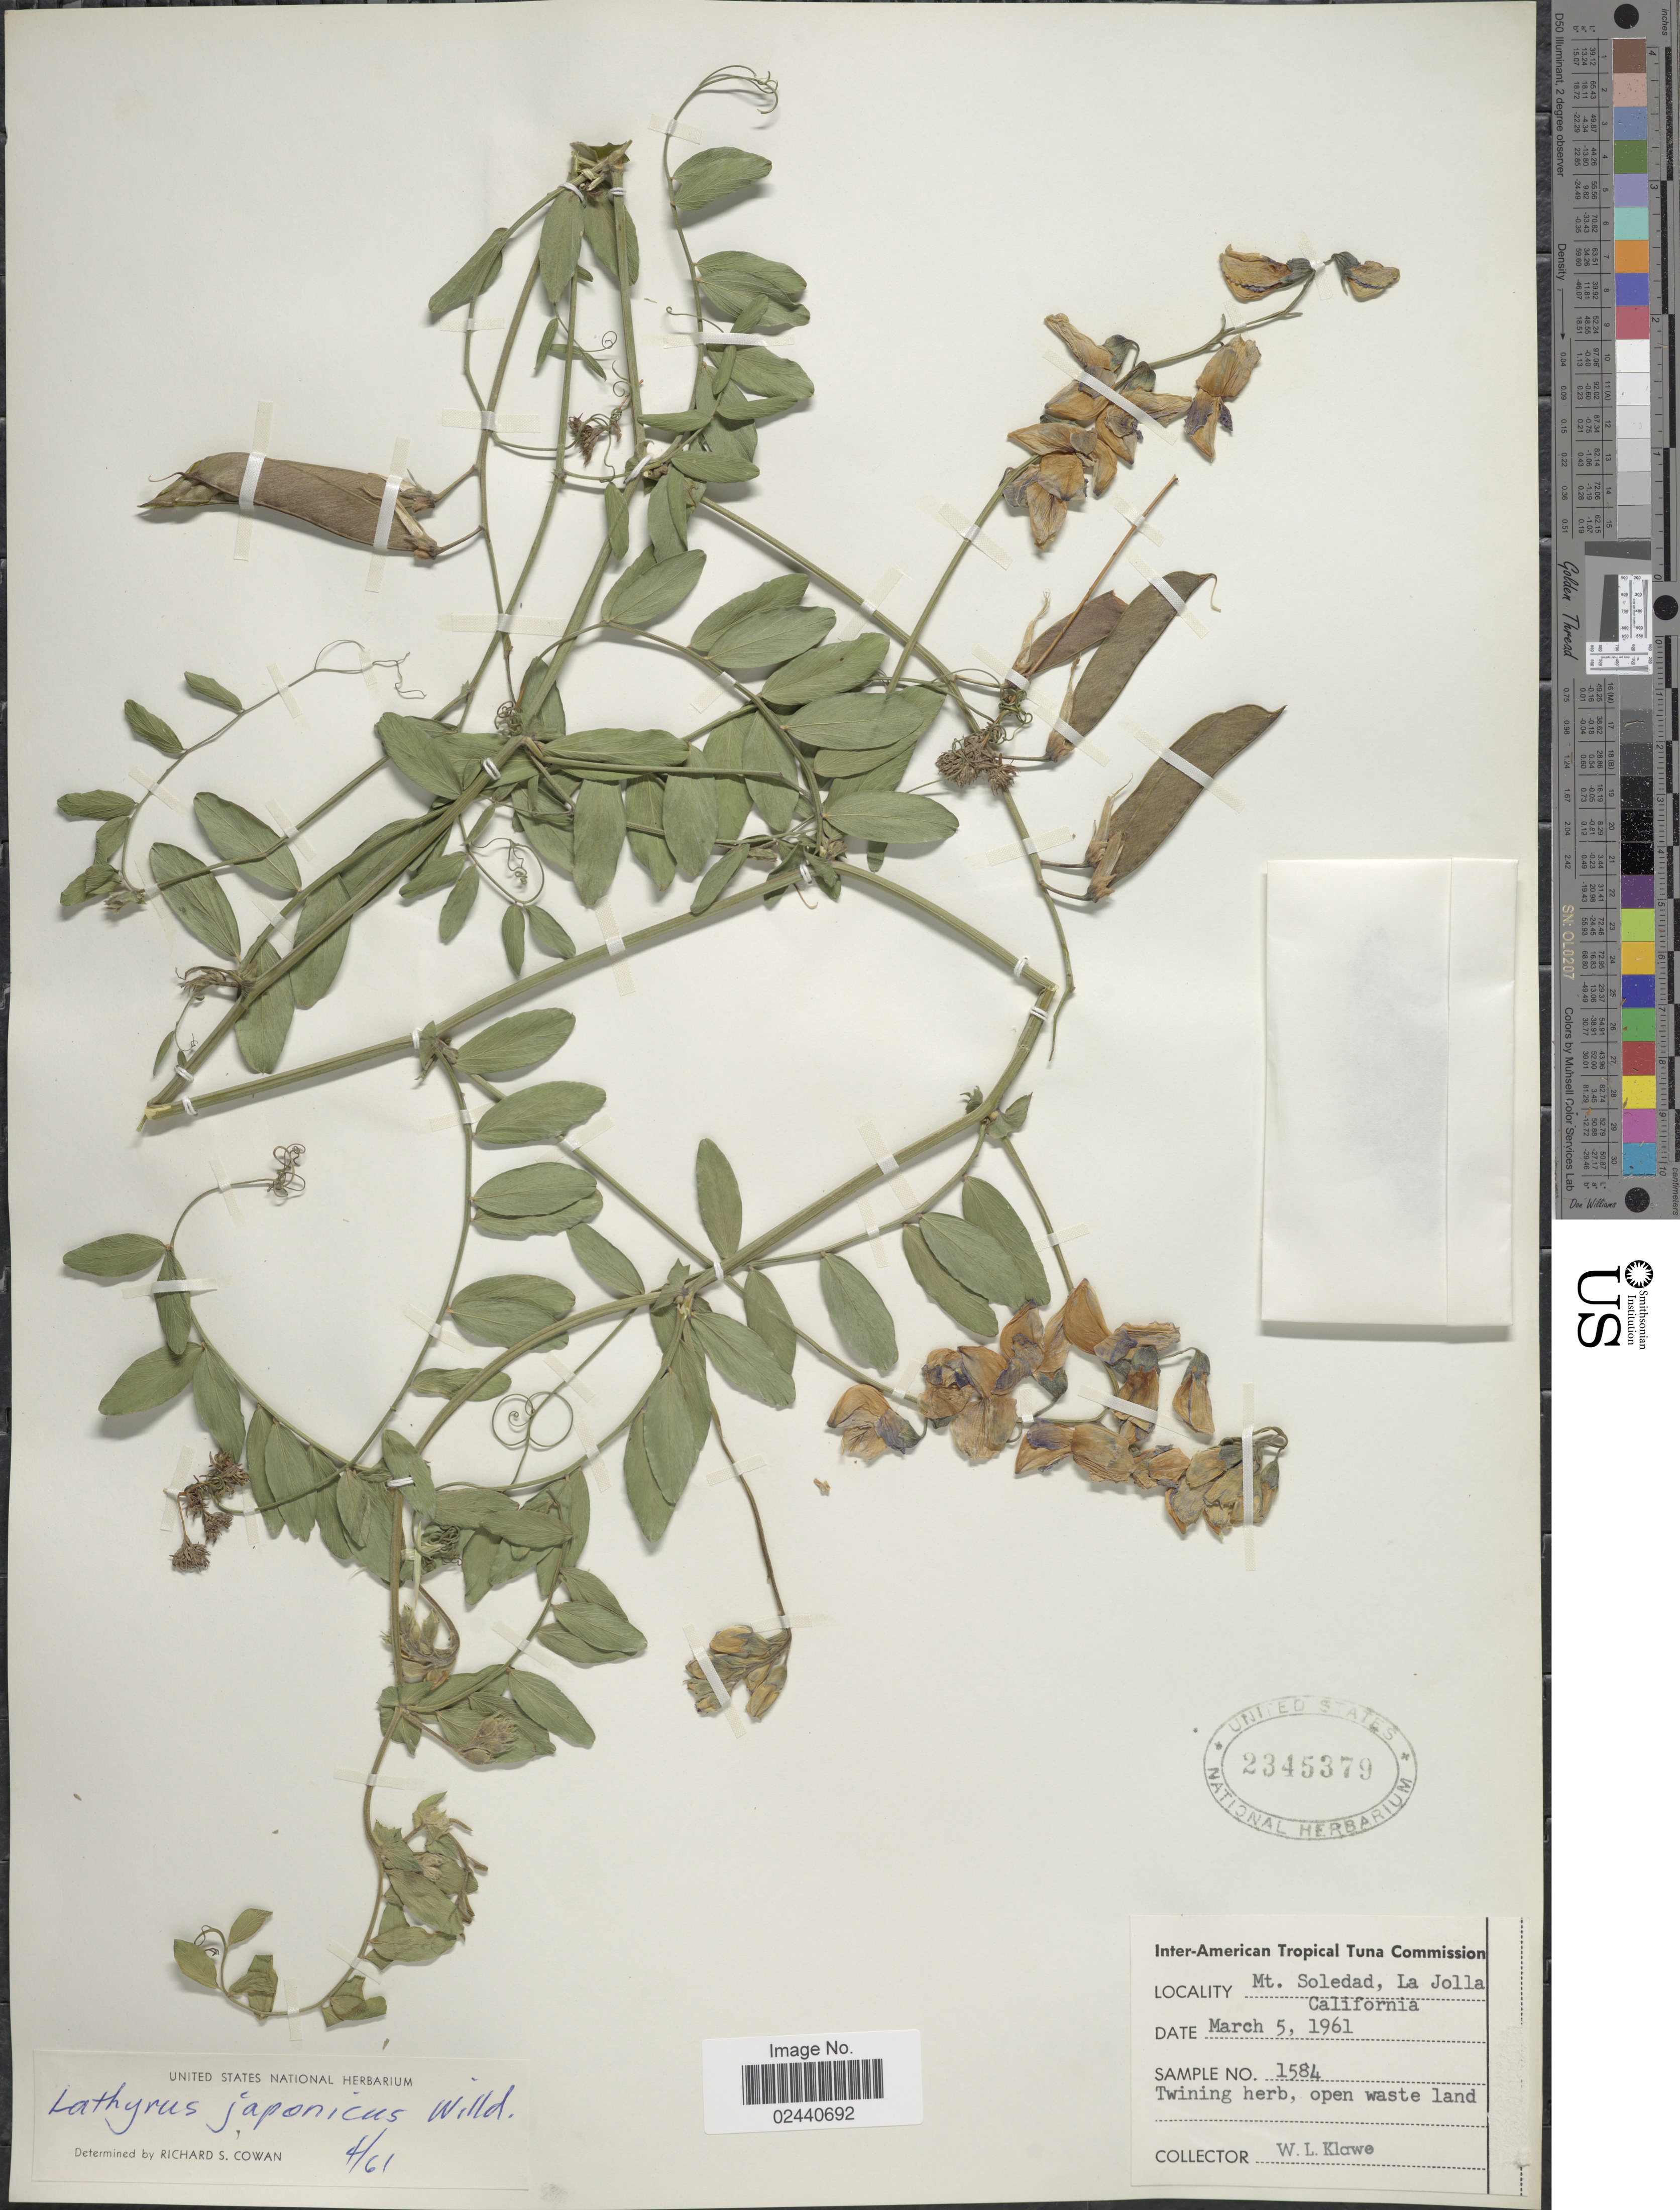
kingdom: Plantae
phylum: Tracheophyta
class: Magnoliopsida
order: Fabales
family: Fabaceae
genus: Lathyrus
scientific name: Lathyrus japonicus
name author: Willd.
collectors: W. Klawe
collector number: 1584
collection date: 1961-03-05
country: United States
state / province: California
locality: Mt. Soledad, La Jolla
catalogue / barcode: US 2345379